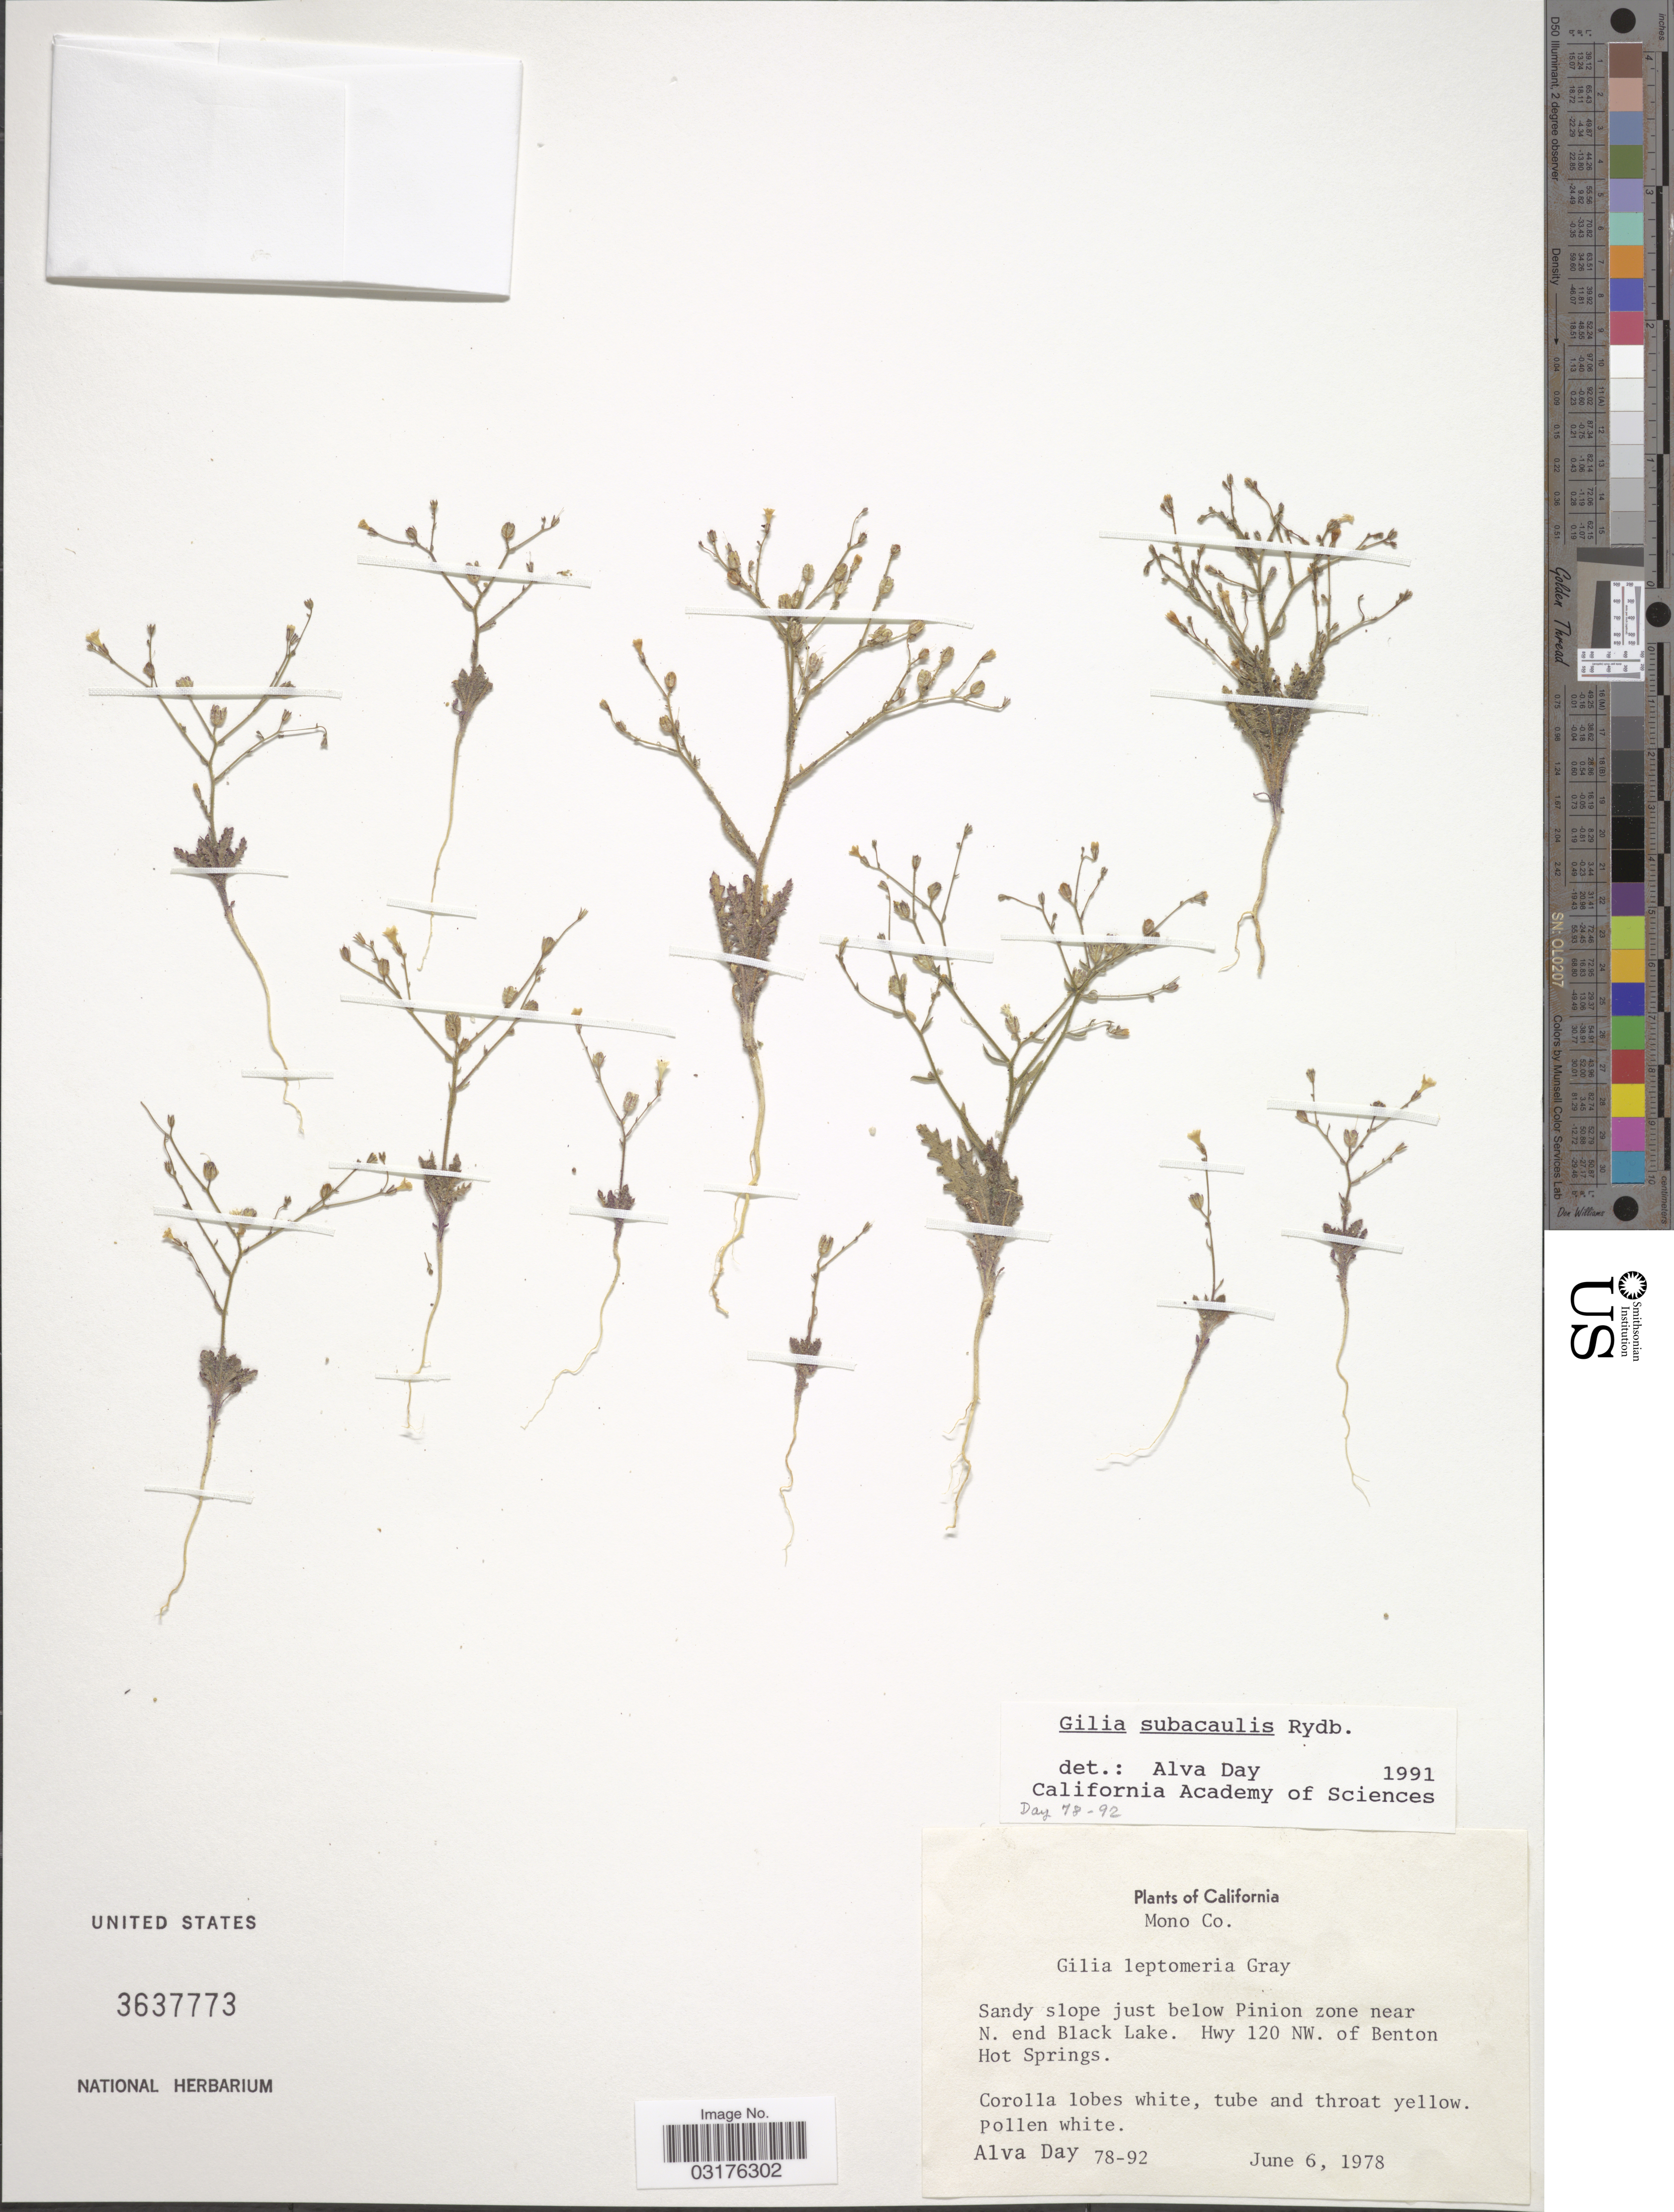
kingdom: Plantae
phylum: Tracheophyta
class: Magnoliopsida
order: Ericales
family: Polemoniaceae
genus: Aliciella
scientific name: Aliciella subacaulis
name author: (Rydb.) J.M. Porter & L.A. Johnson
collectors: A. G. Day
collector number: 78-92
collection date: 1978-06-06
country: United States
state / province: California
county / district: Mono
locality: Mono Co., Sandy slope just below Pinion zone near N. end Black Lake. Hwy 120 NW. of Benton Hot Springs.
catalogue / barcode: US 3637773